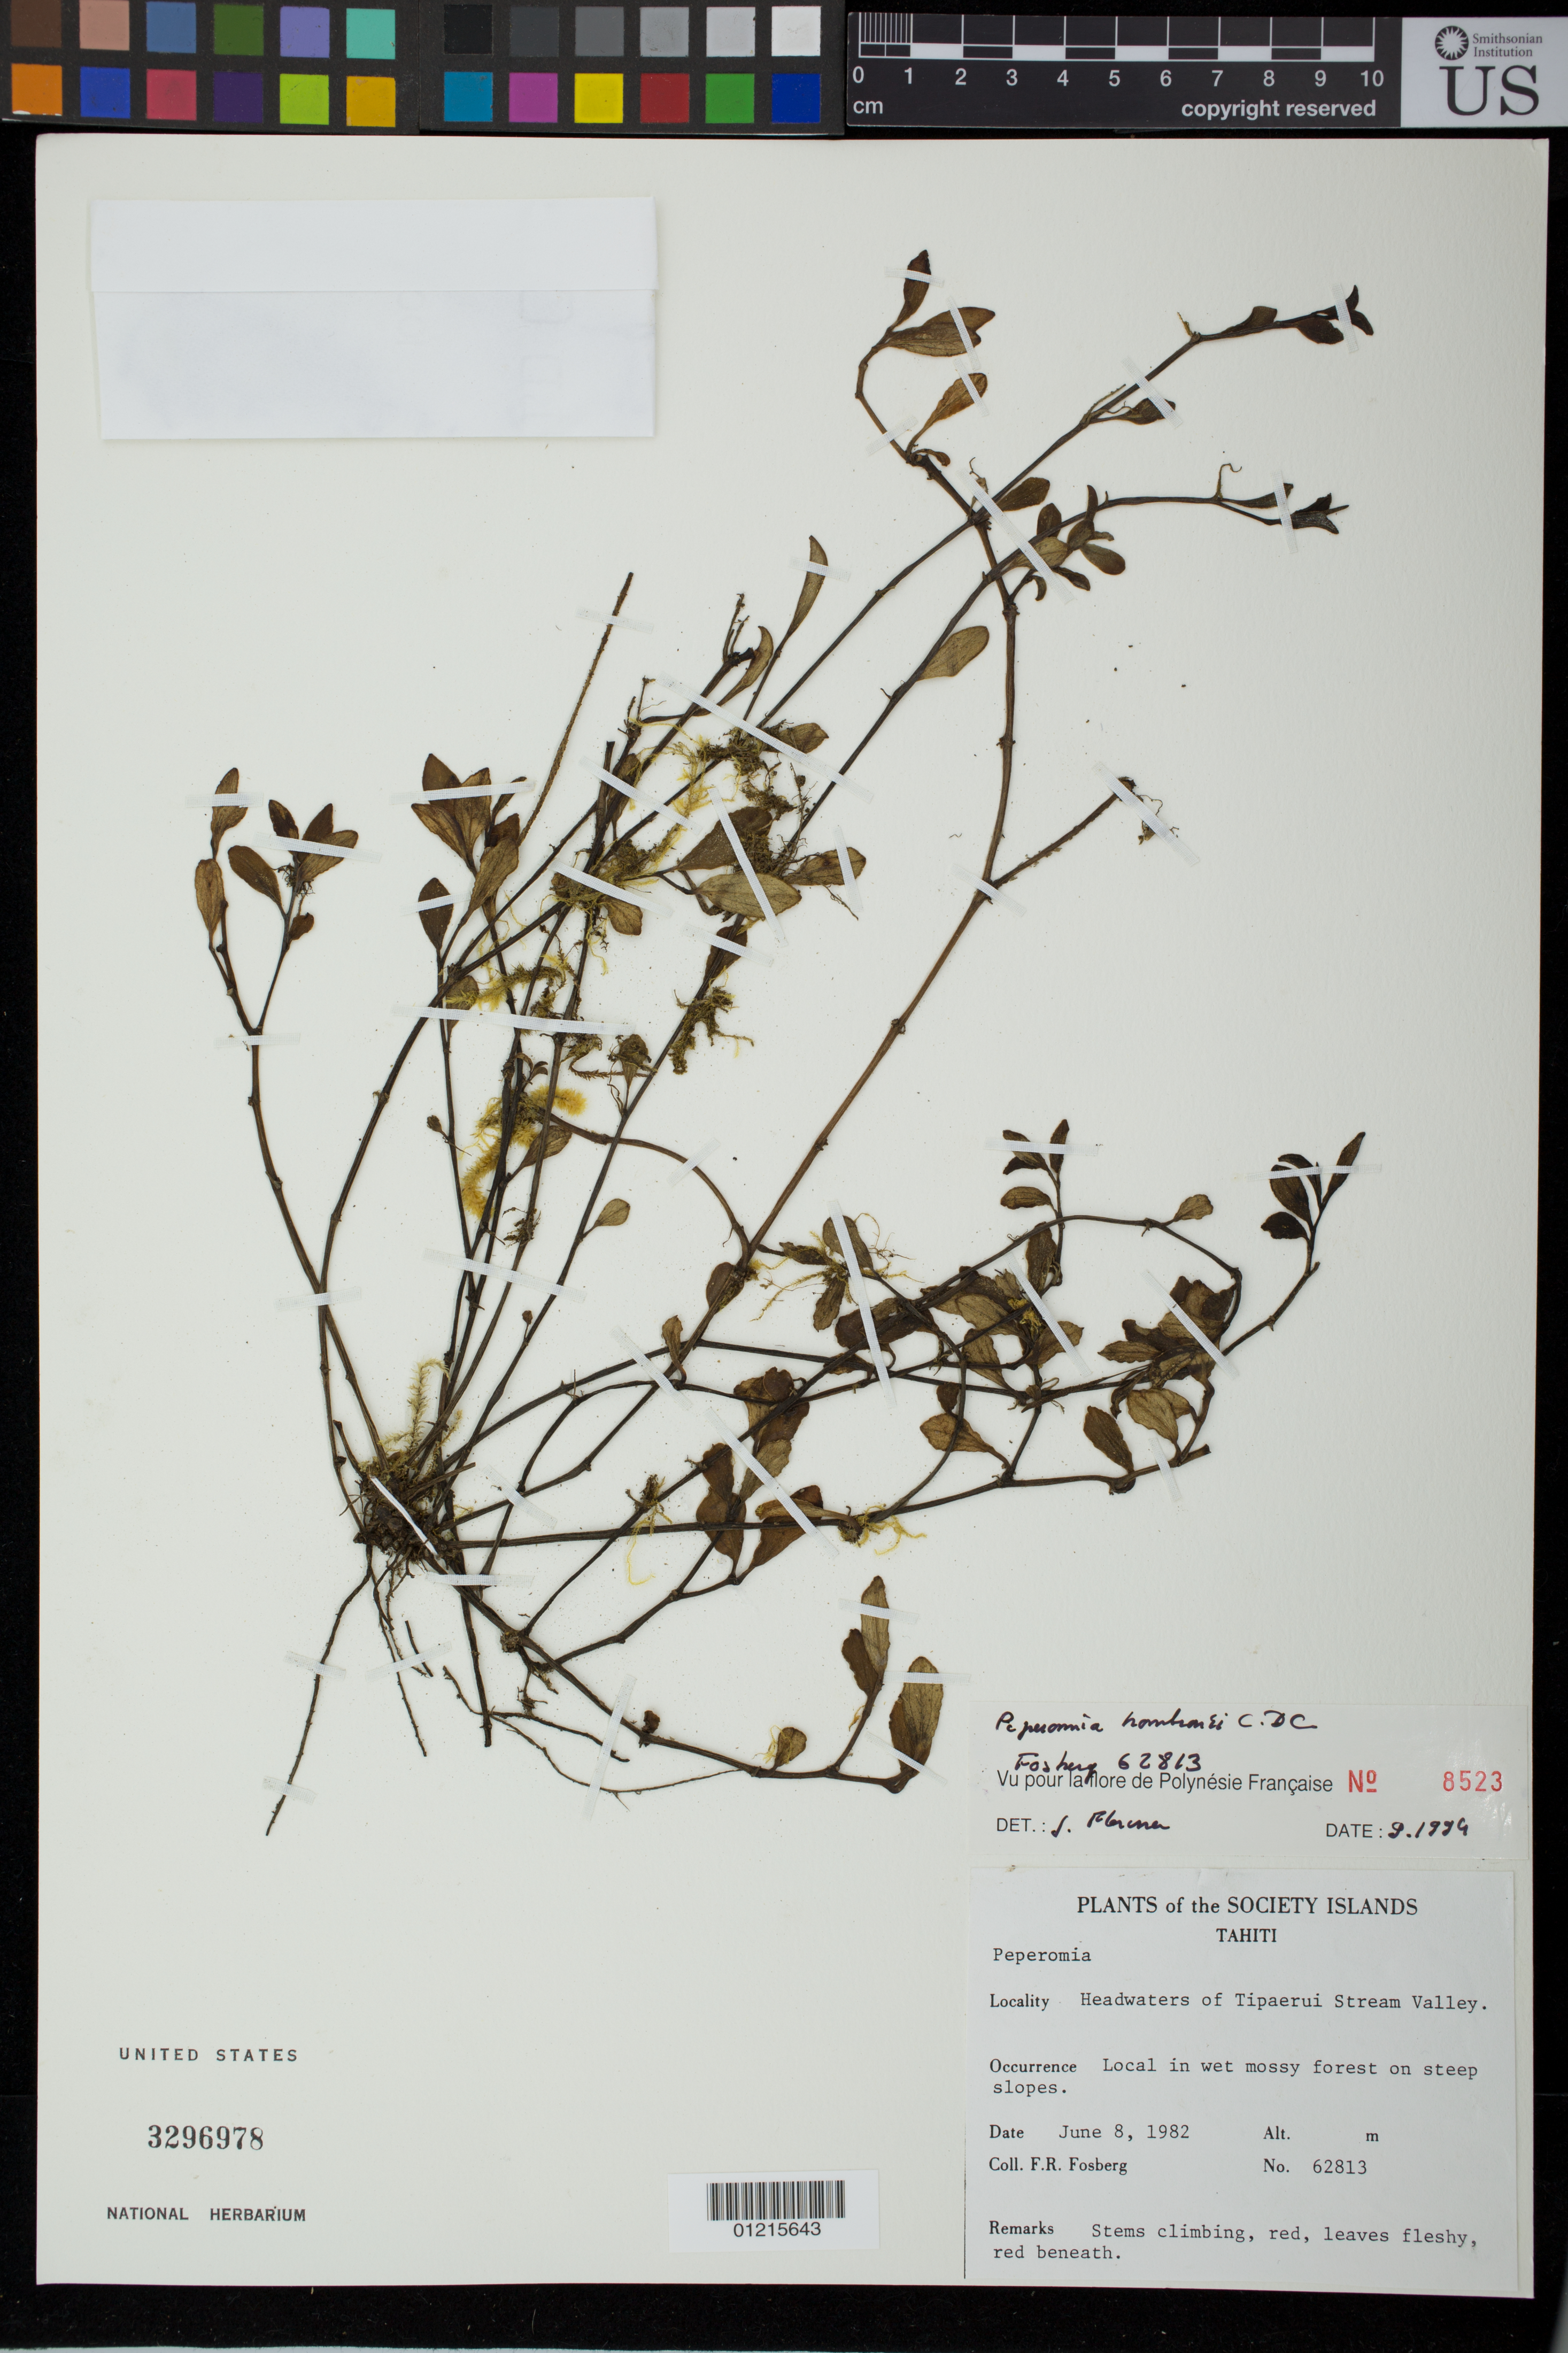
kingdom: Plantae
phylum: Tracheophyta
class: Magnoliopsida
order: Piperales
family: Piperaceae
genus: Peperomia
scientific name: Peperomia hombronii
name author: C. DC.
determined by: Florence, J.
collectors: F. R. Fosberg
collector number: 62813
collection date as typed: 08 Jun 1982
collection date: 1982-06-08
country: French Polynesia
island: Tahiti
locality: Headwaters of tipaerui stream valley [Society Is.]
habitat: Wet mossy forest on steep slopes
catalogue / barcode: US 3296978